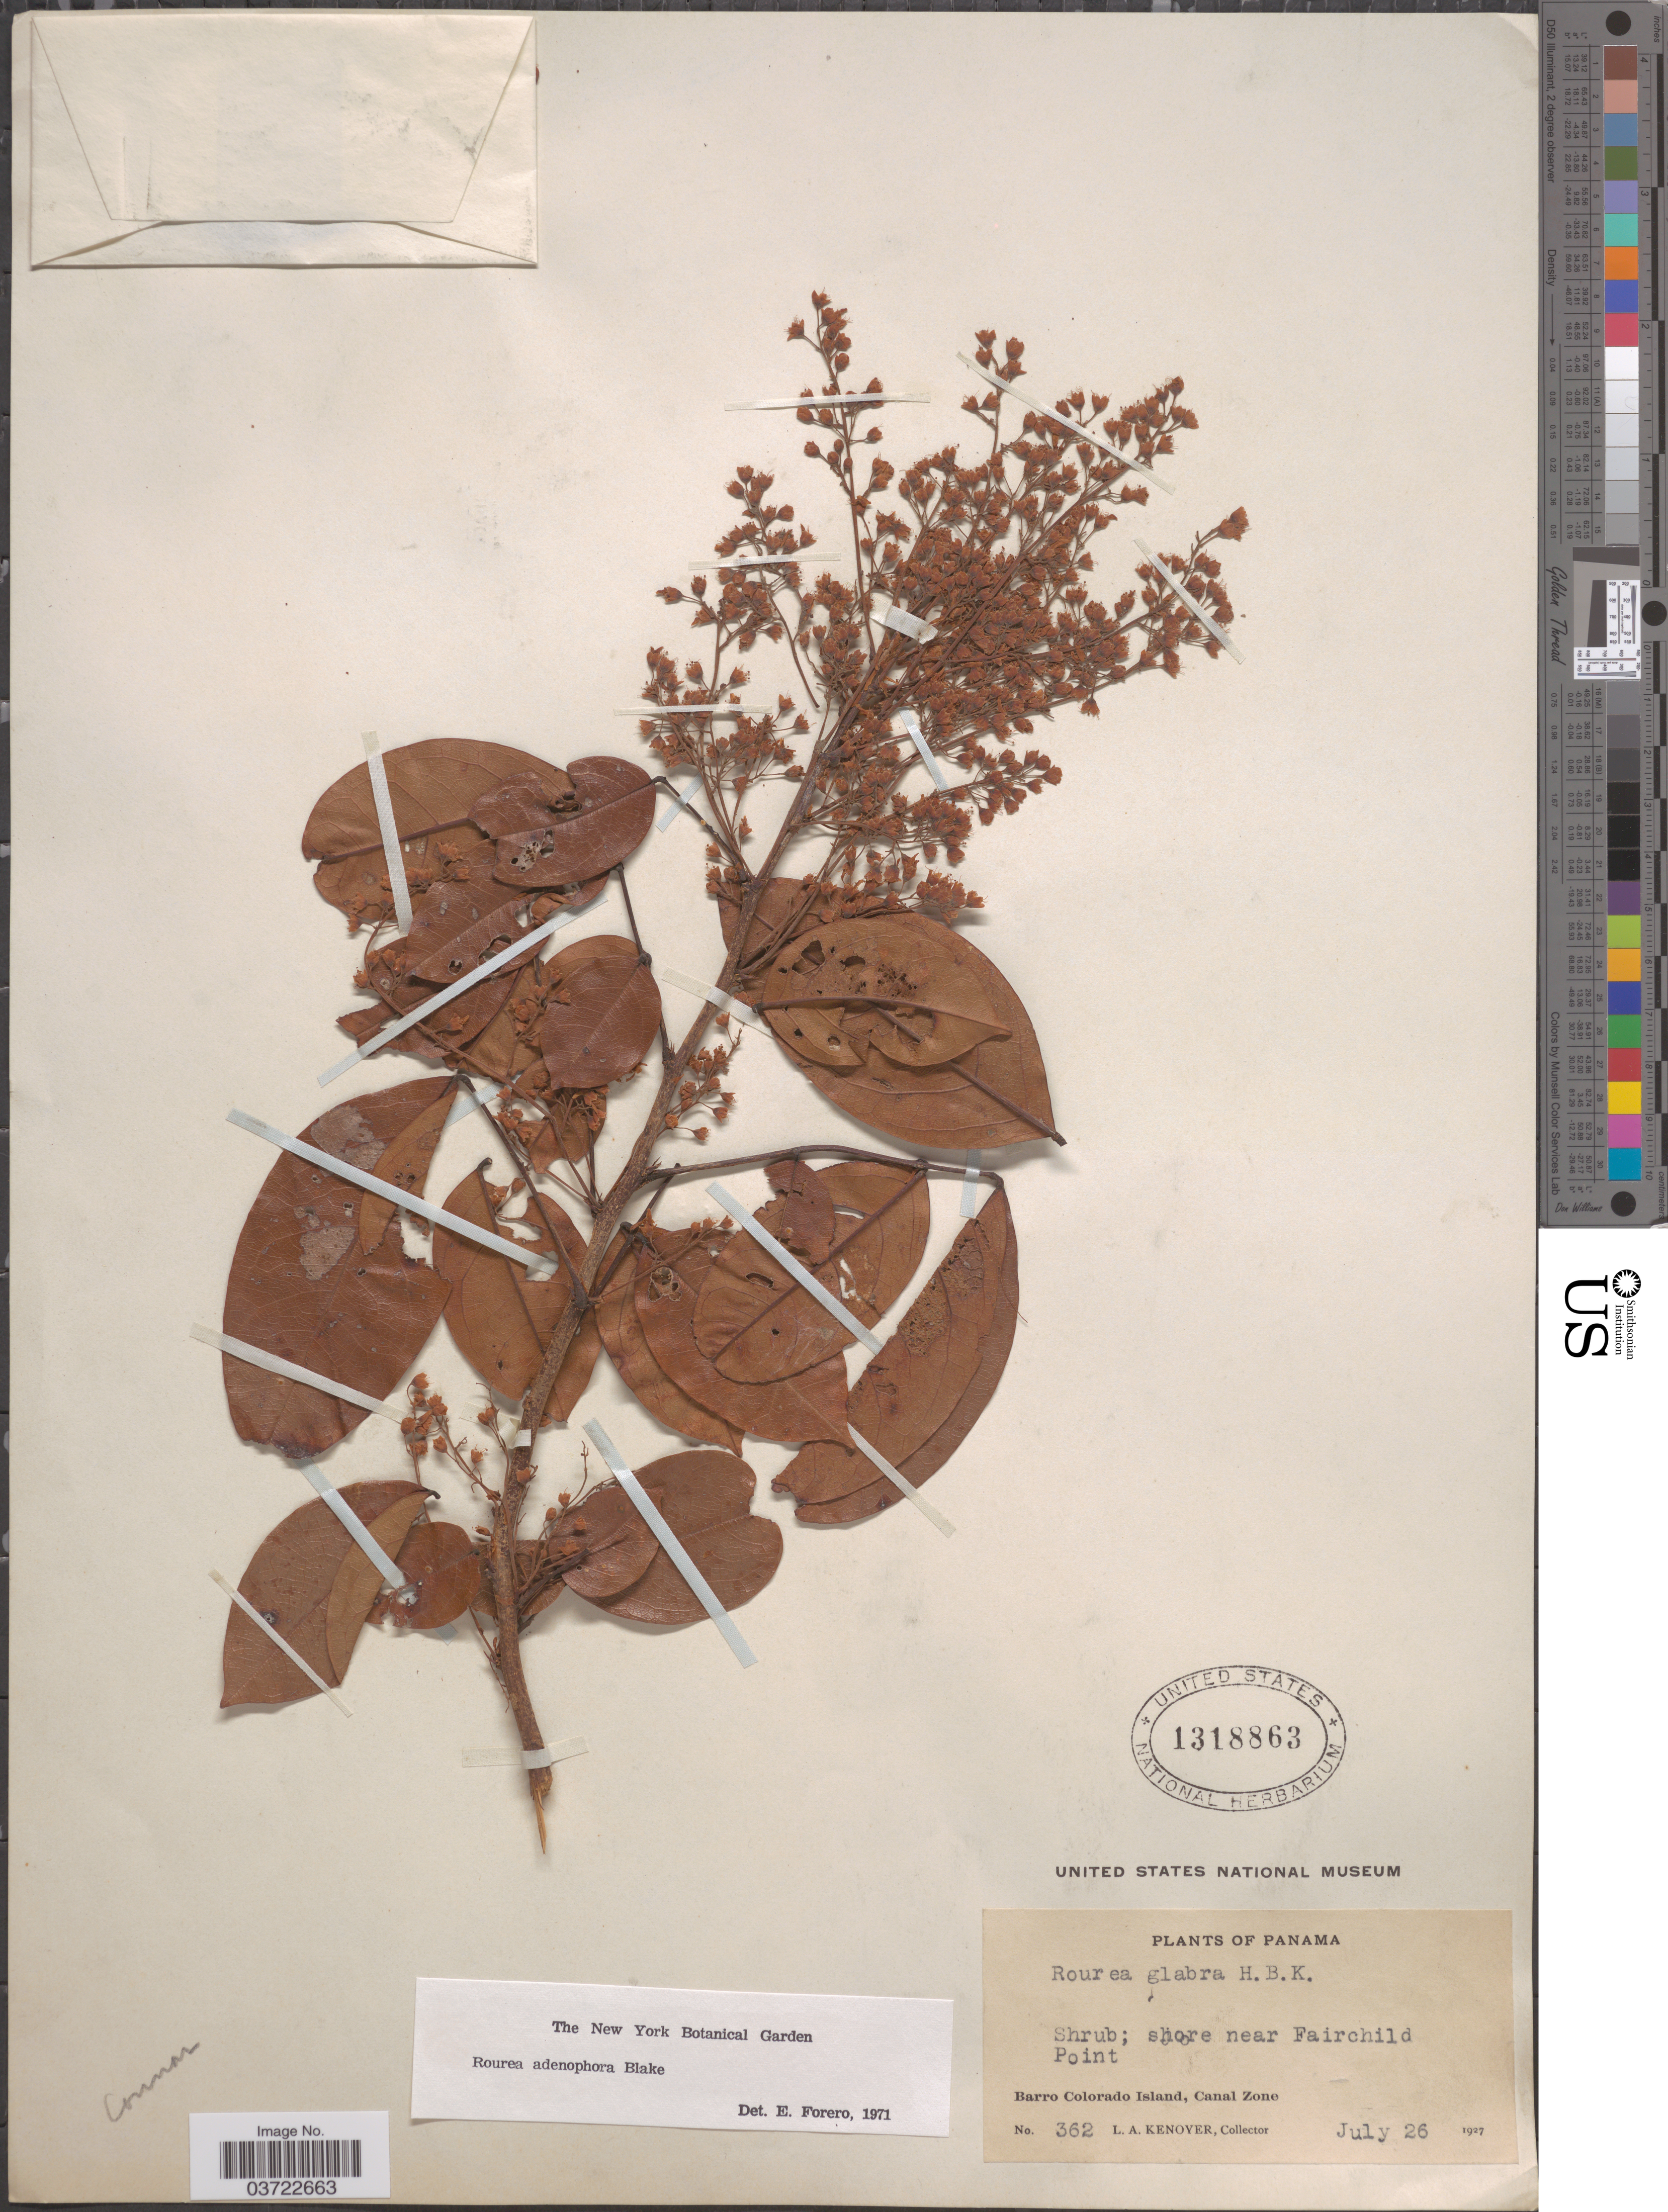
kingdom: Plantae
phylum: Tracheophyta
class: Magnoliopsida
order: Oxalidales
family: Connaraceae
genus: Rourea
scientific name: Rourea adenophora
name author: S.F. Blake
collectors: L. A. Kenoyer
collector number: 362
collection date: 1927-07-26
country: Panama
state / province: Colón / Panamá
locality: Shore near Fairchild Point. Barro Colorado Island, Canal Zone.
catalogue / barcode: US 1318863